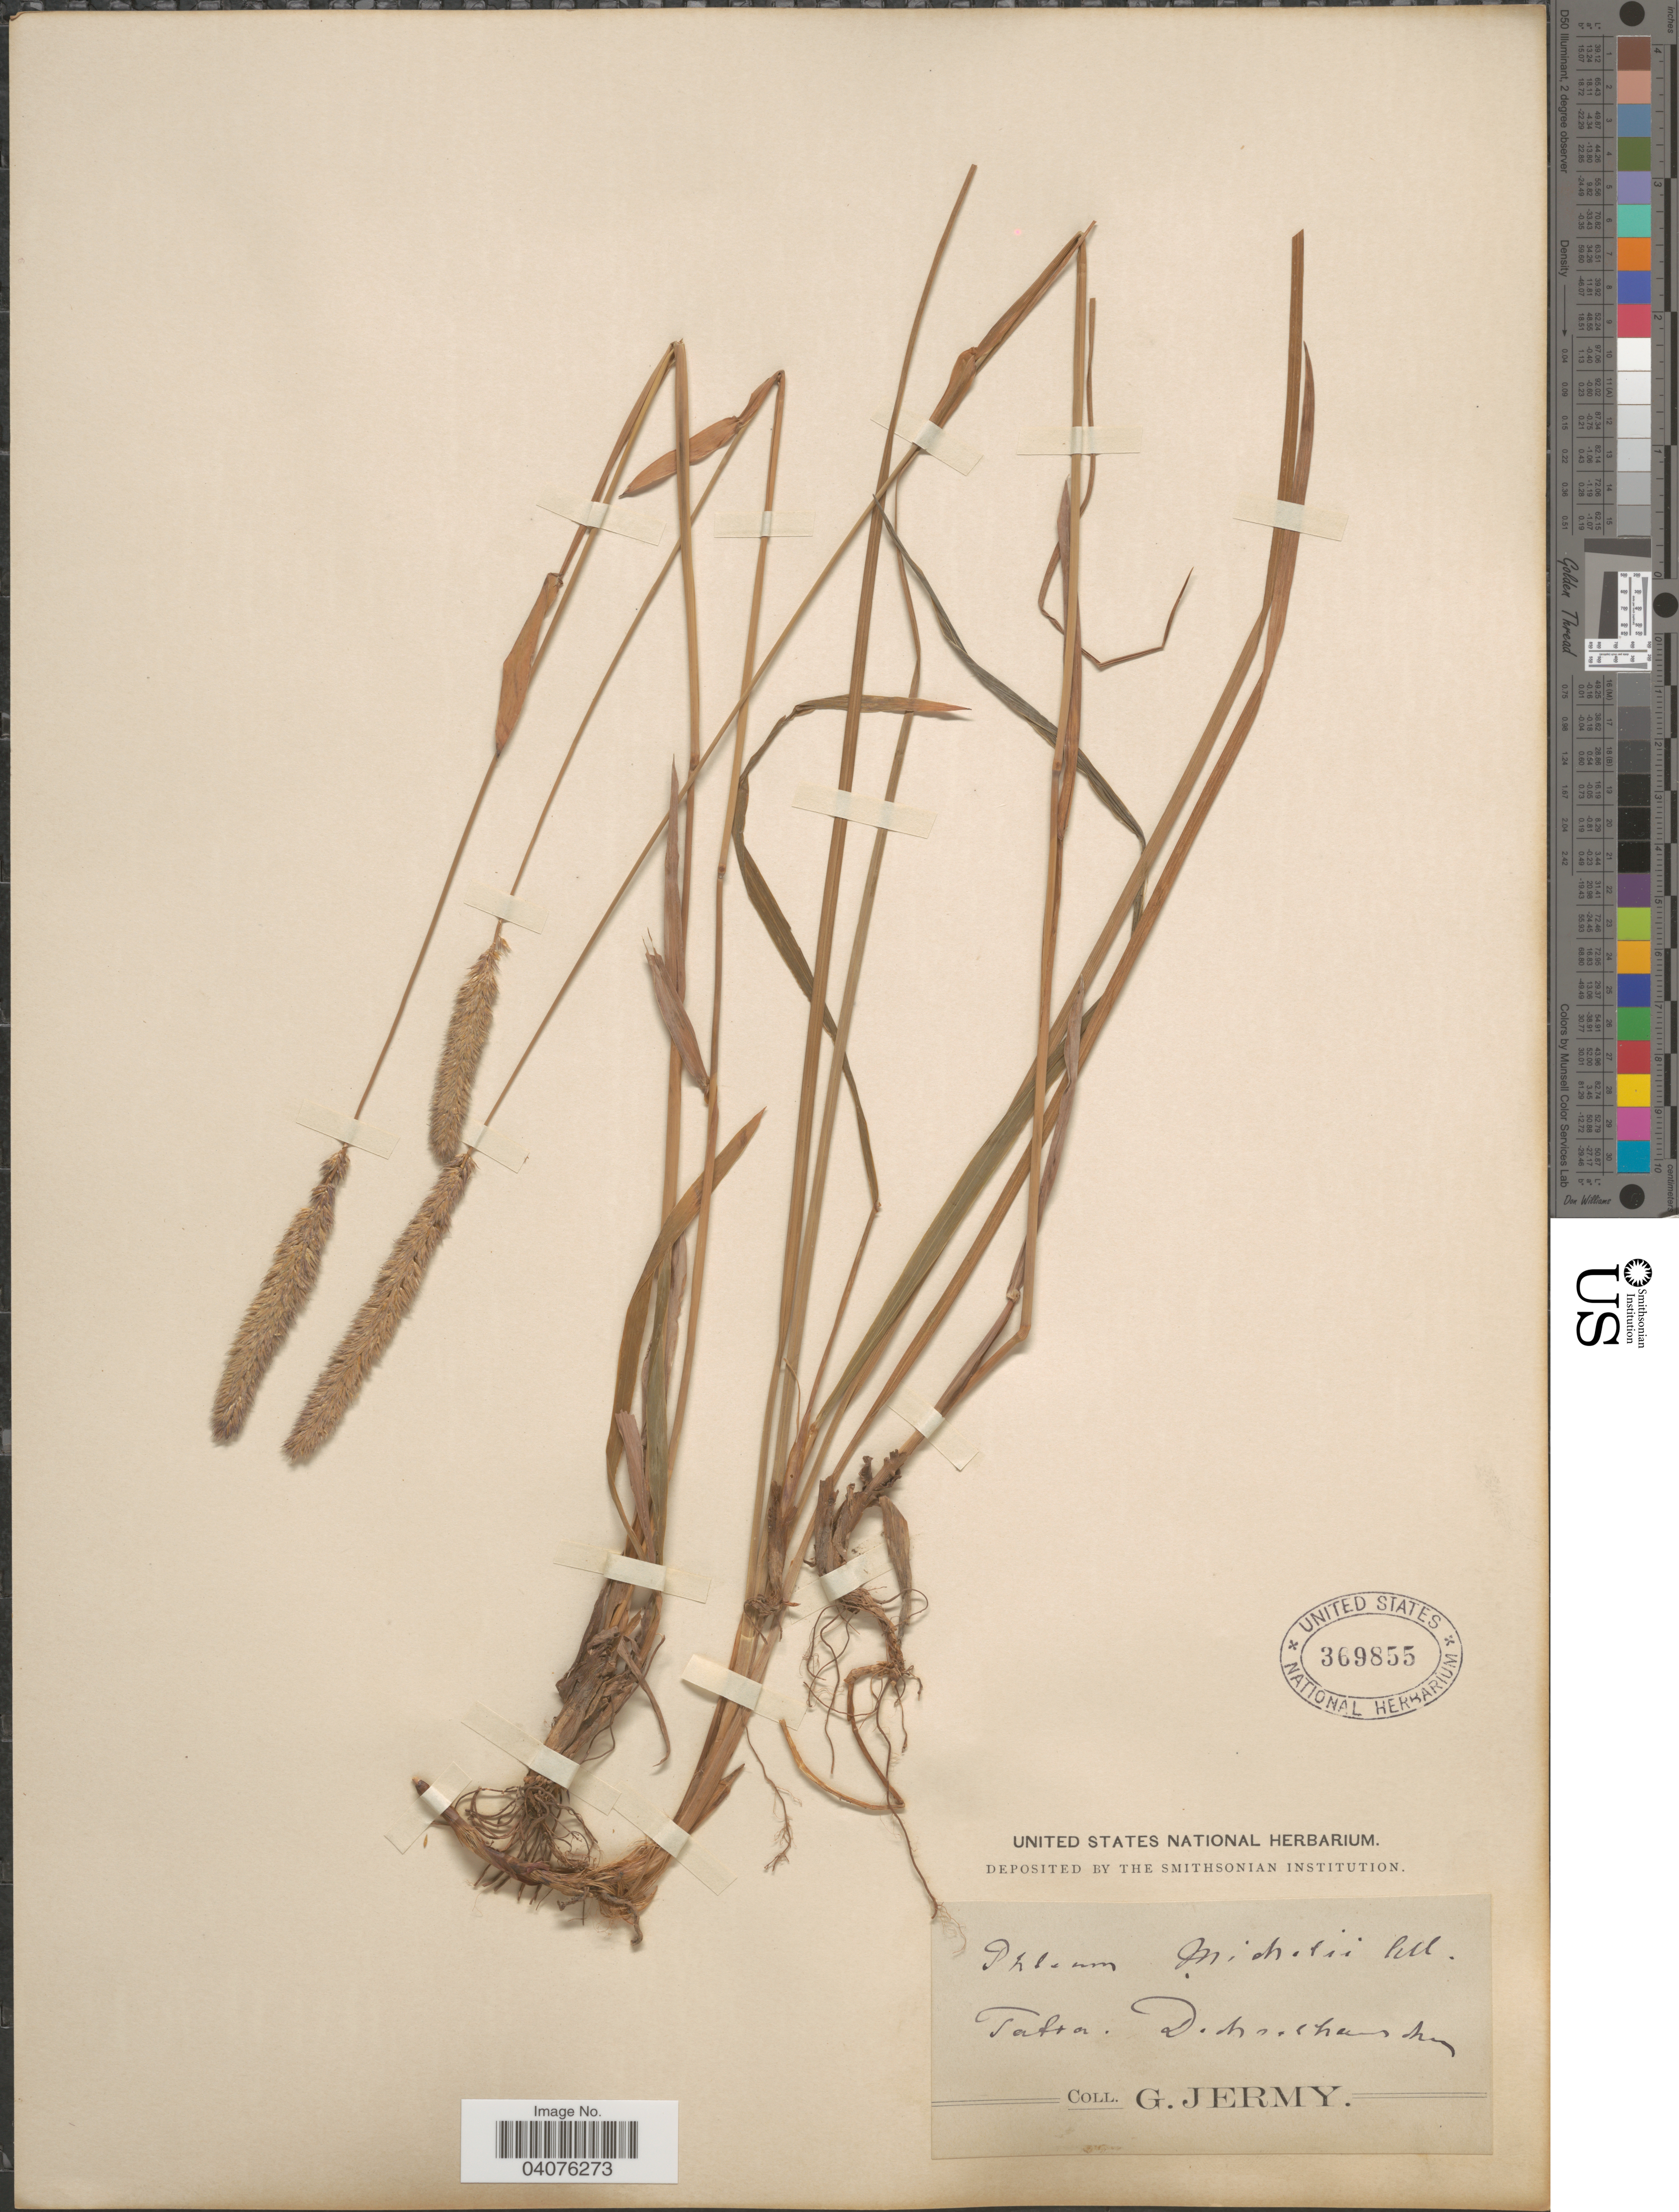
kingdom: Plantae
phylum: Tracheophyta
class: Liliopsida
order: Poales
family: Poaceae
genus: Phleum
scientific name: Phleum michelii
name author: All.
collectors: G. Jermy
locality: Tatra. [illegible text]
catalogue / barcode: US 369855